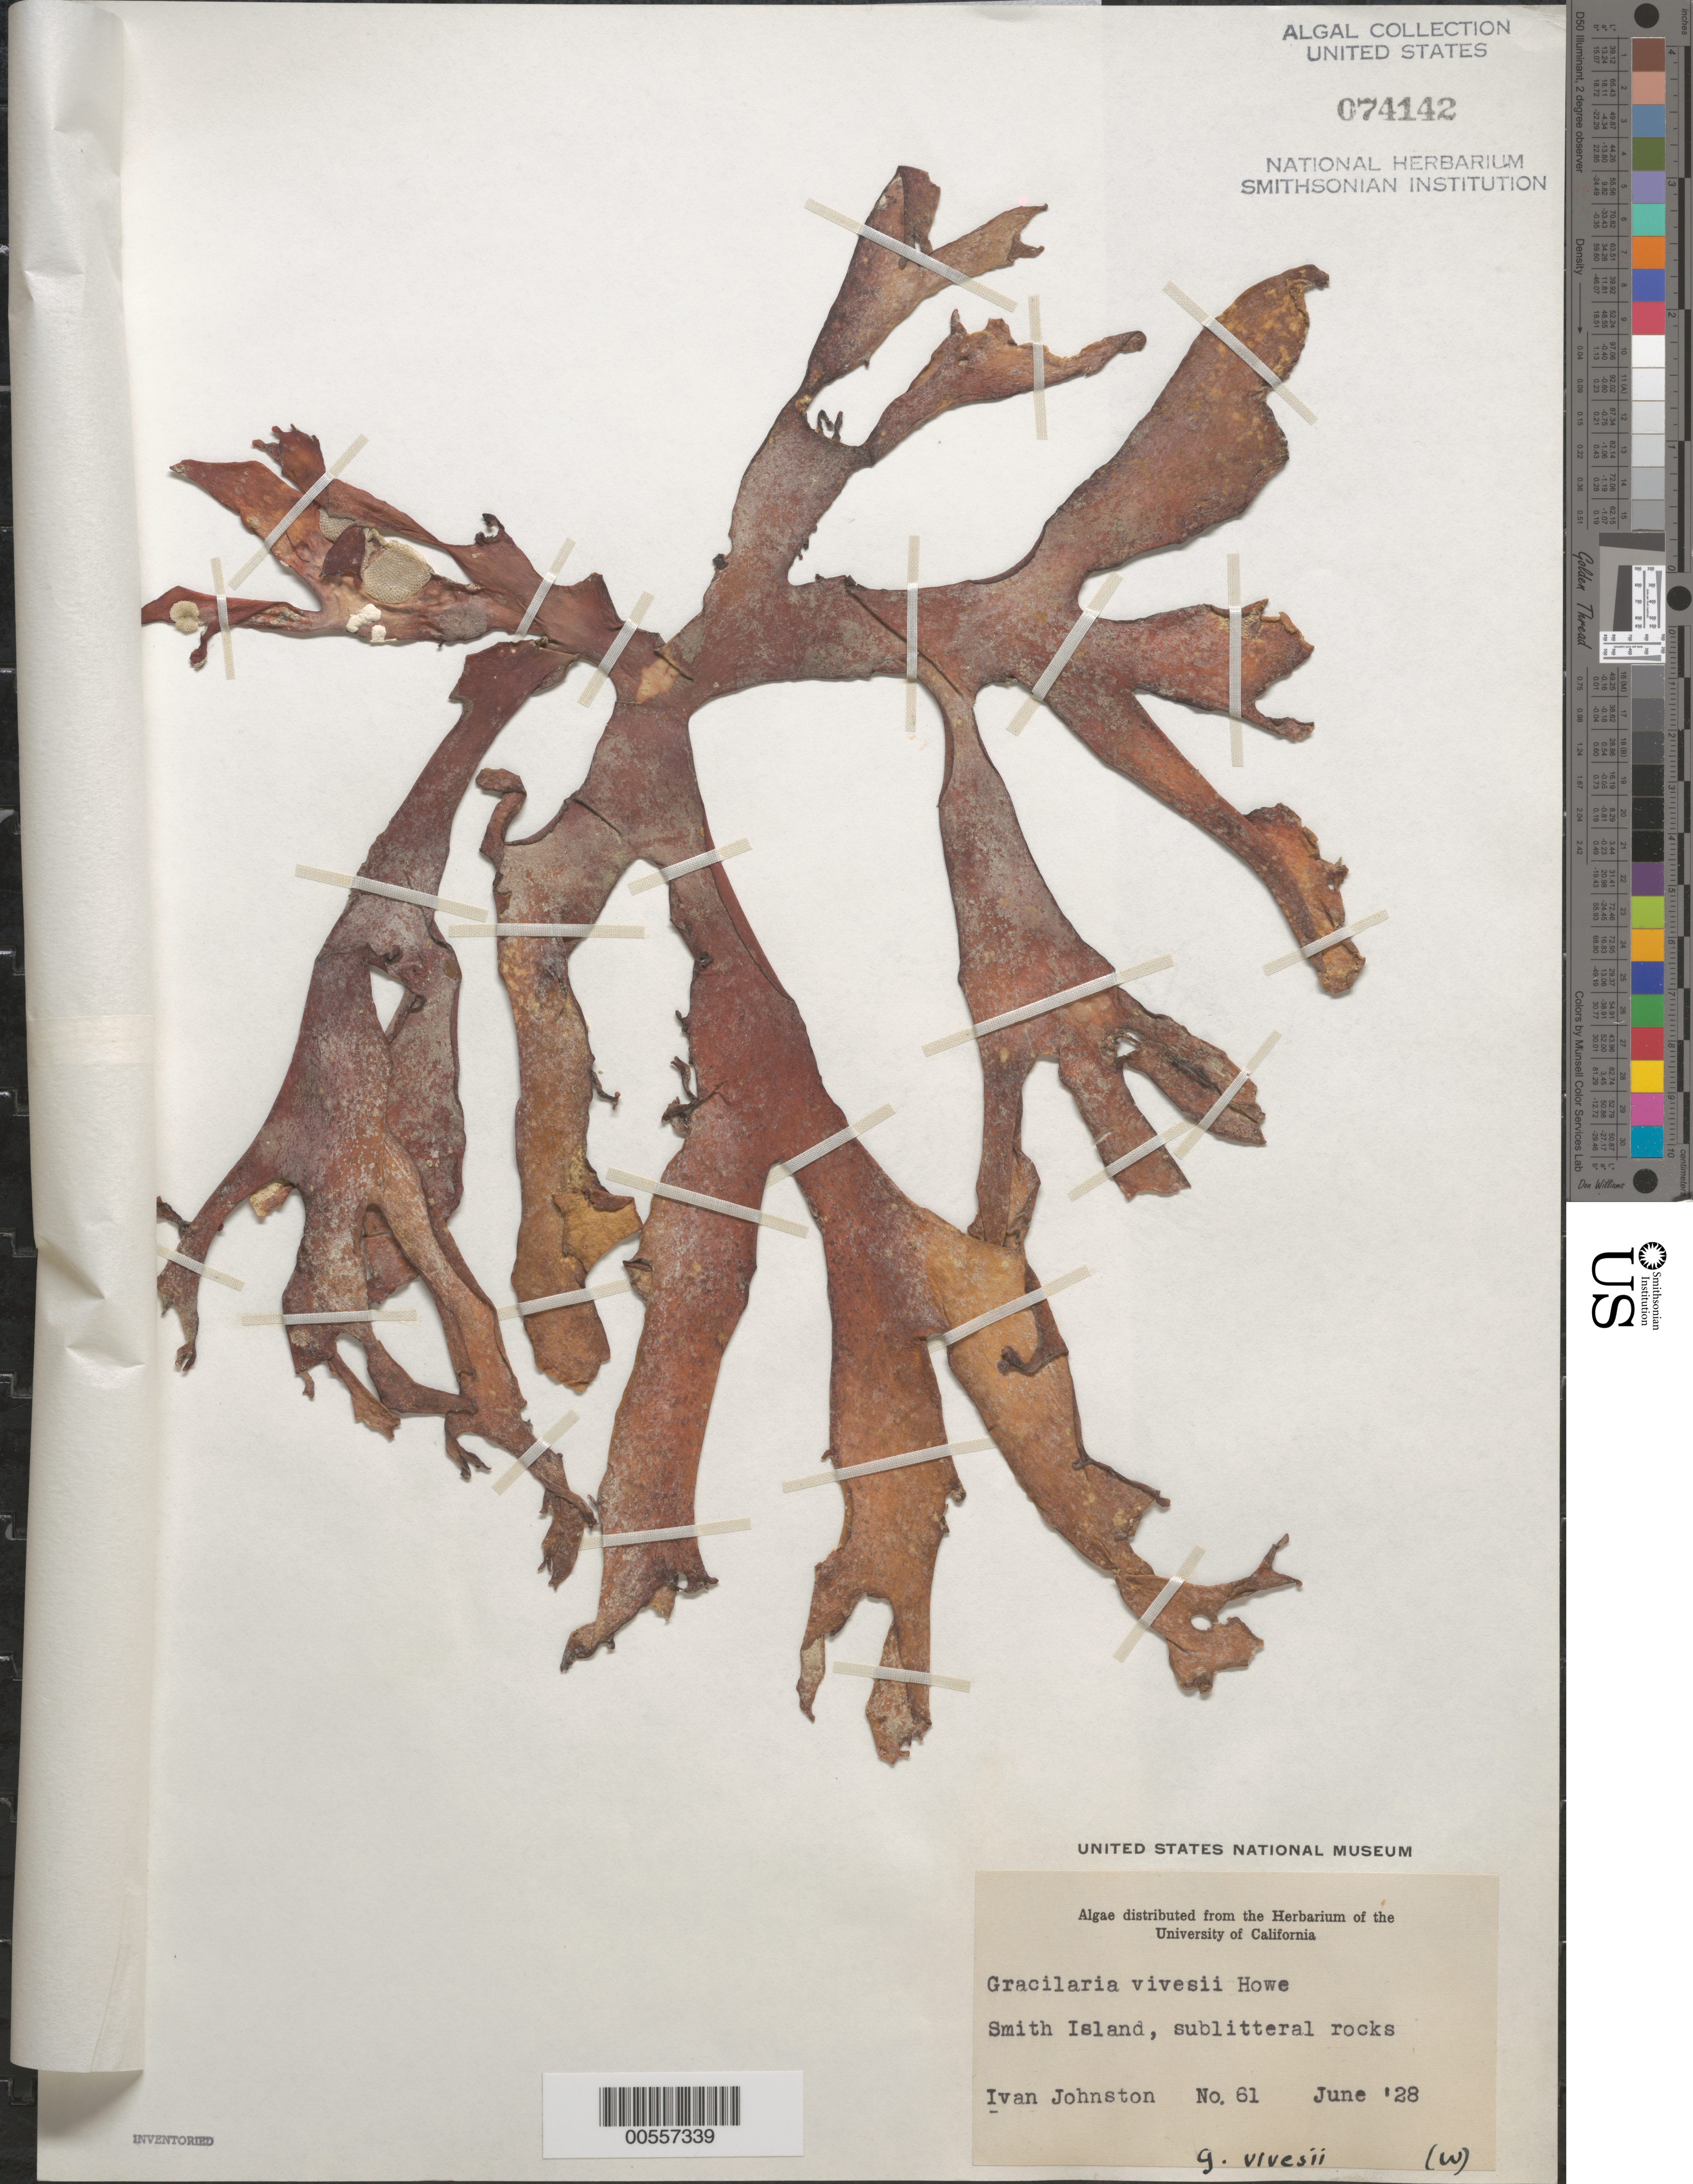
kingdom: Plantae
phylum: Rhodophyta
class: Florideophyceae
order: Gracilariales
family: Gracilariaceae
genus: Gracilaria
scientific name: Gracilaria vivesii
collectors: I. Johnston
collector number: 61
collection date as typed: Jun 1928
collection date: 1928-06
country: Mexico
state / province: Baja California Norte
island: Isla Coronado (Smith Island)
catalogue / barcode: US 74142